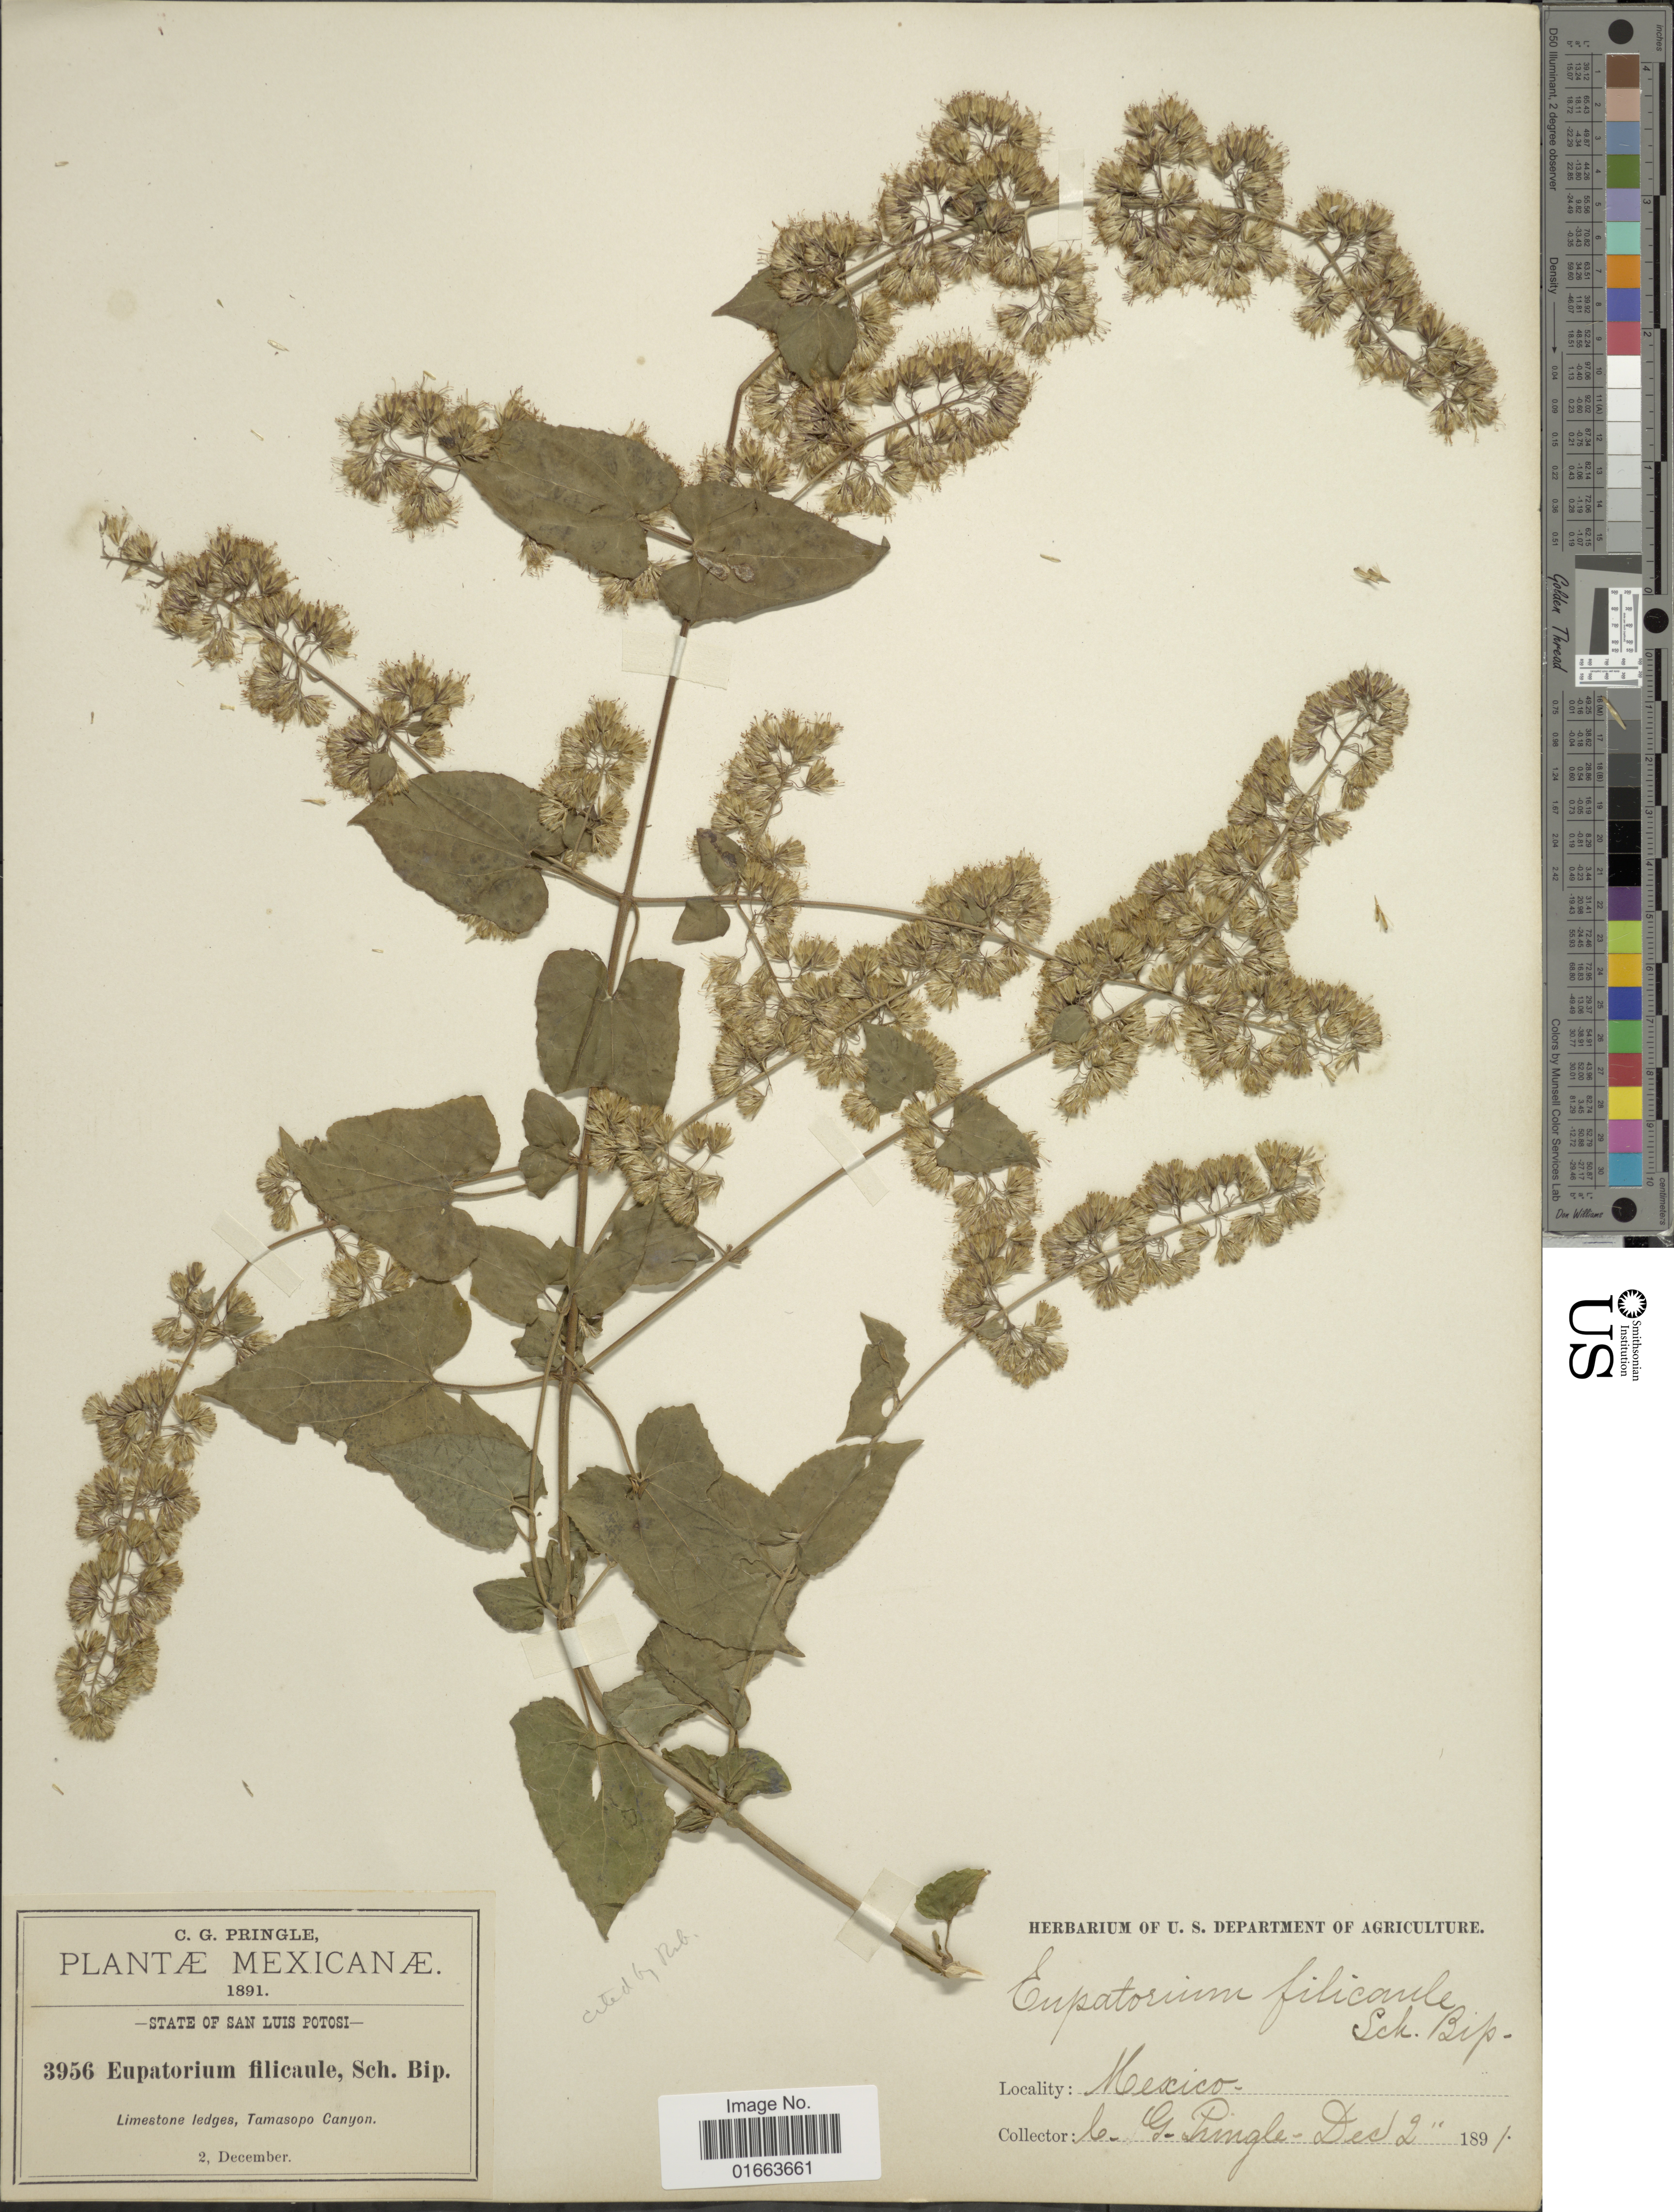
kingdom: Plantae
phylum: Tracheophyta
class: Magnoliopsida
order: Asterales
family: Asteraceae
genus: Koanophyllon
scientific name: Koanophyllon solidaginoides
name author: (Kunth) R.M. King & H. Rob.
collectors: C. G. Pringle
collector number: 3956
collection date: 1891-12-02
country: Mexico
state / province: San Luis Potosí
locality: Limestone ledges, tamascopo Canyon